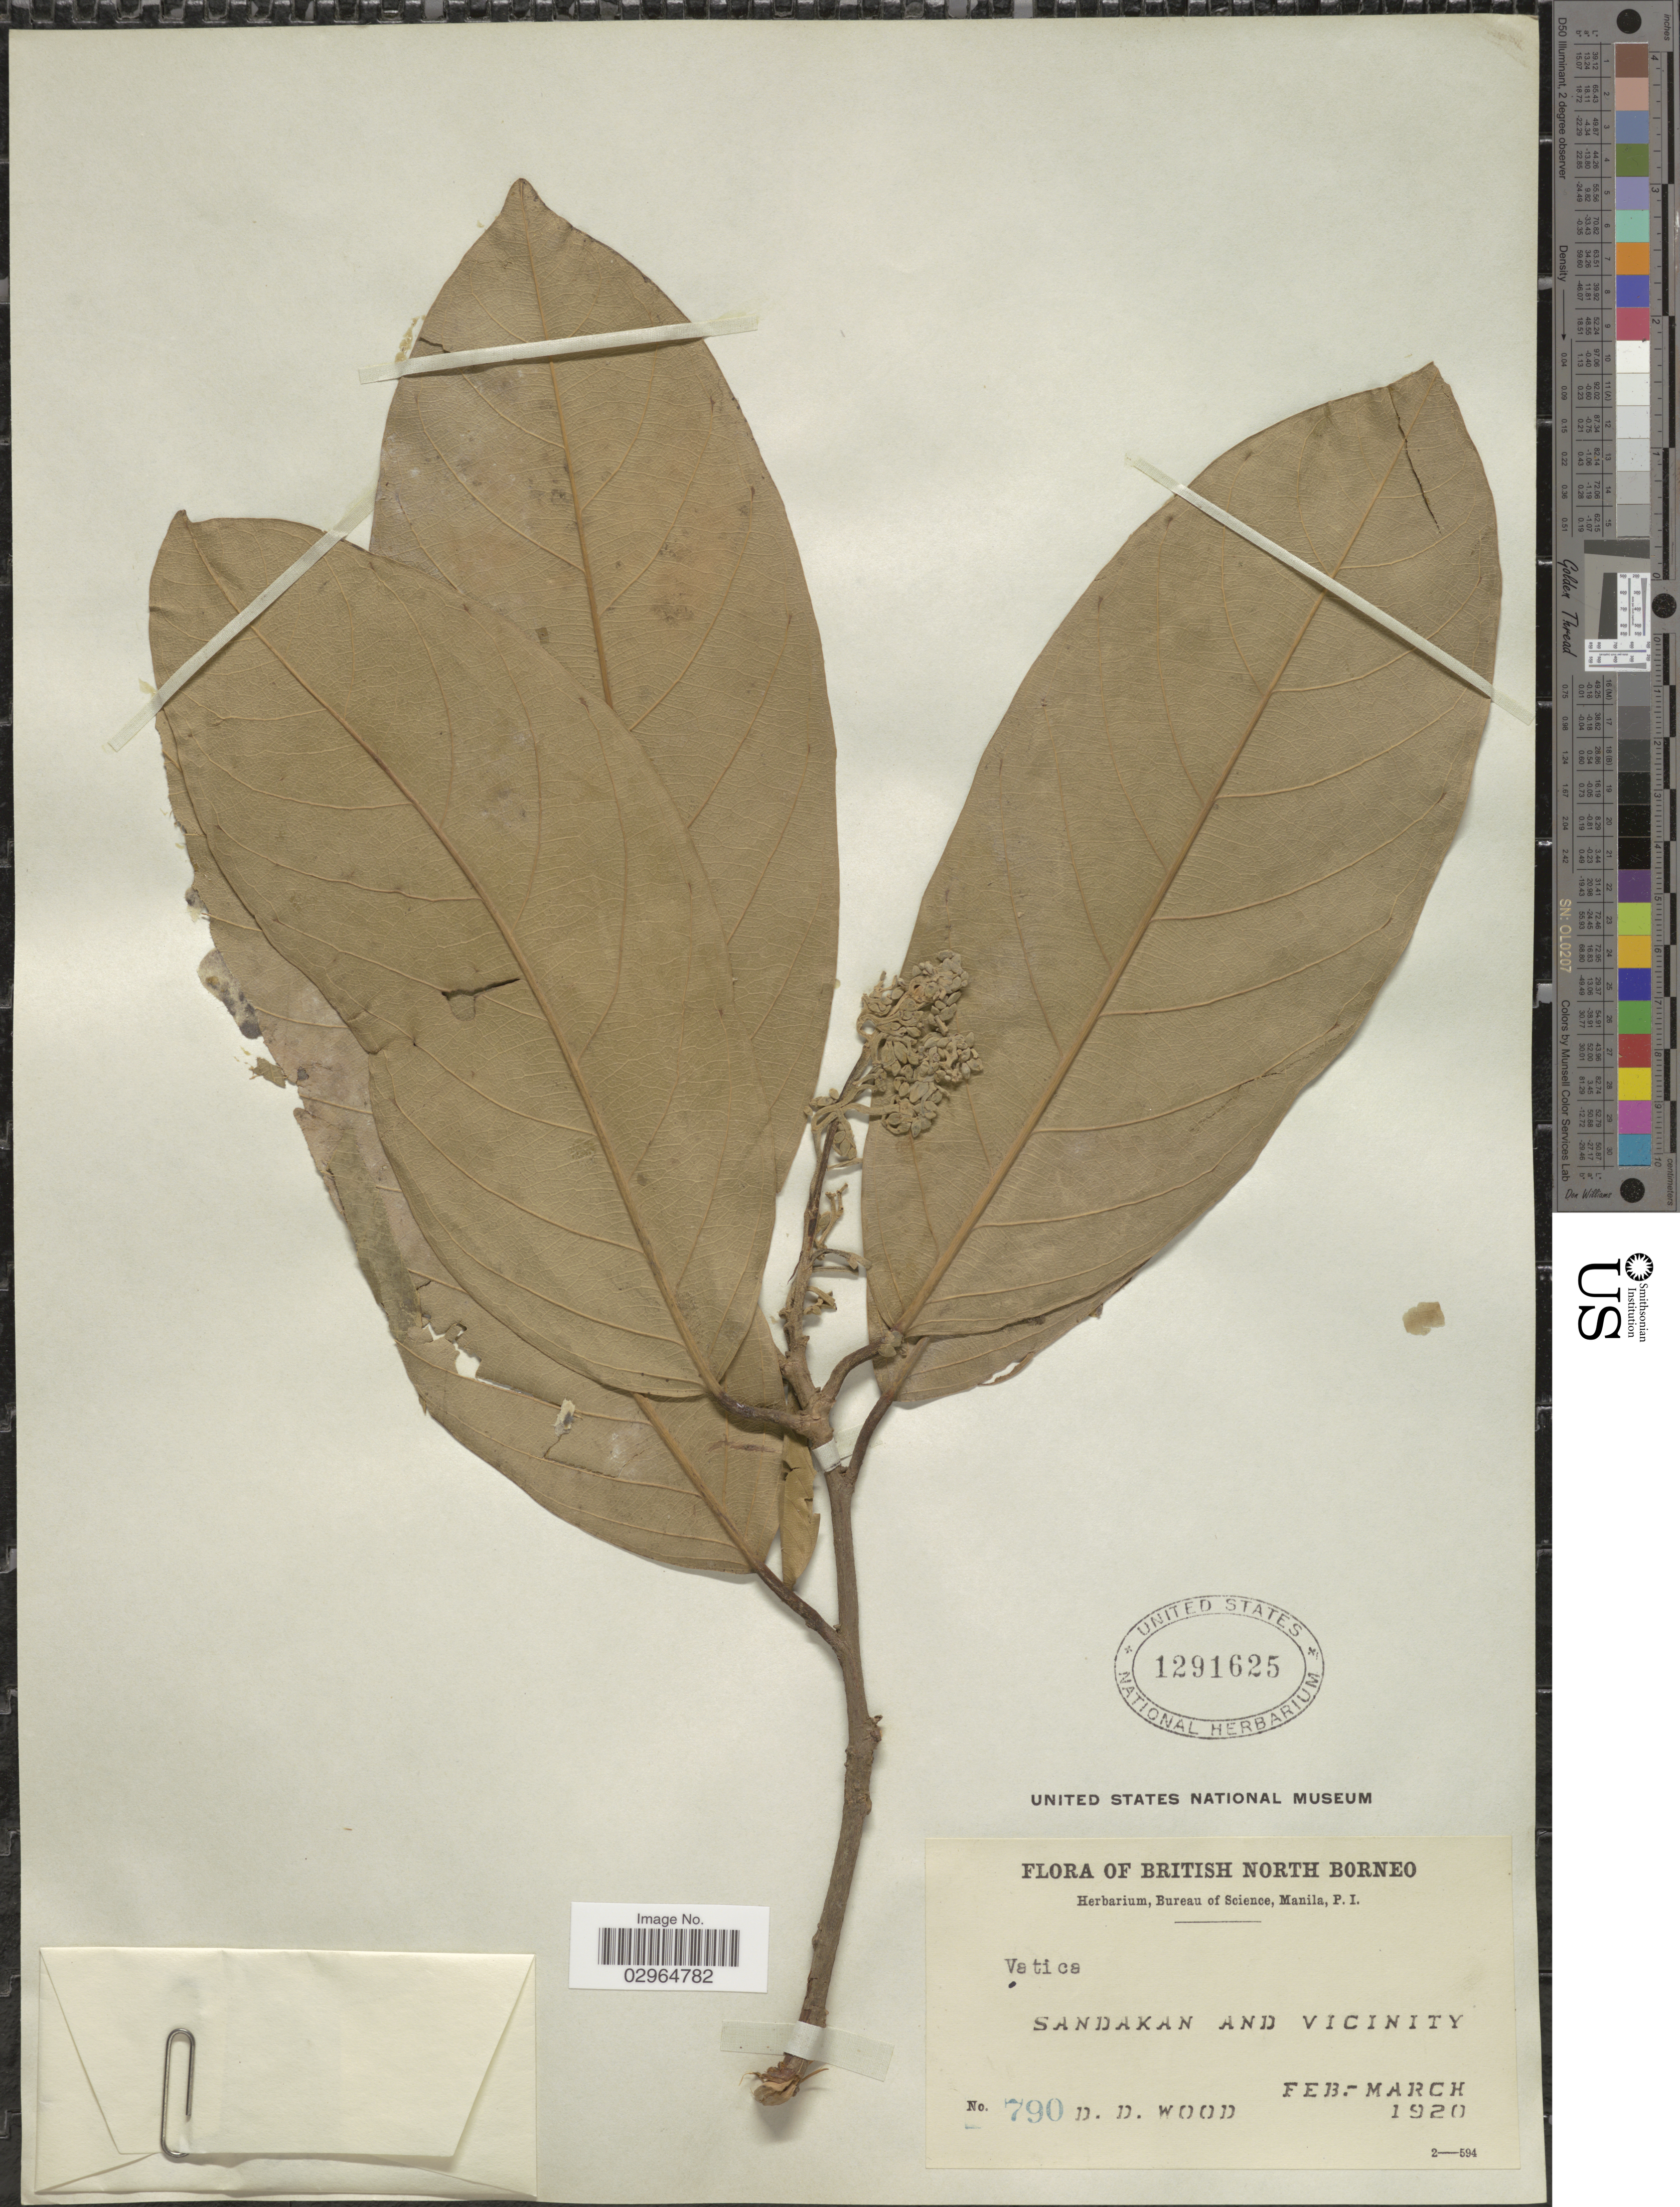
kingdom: Plantae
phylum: Tracheophyta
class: Magnoliopsida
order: Malvales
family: Dipterocarpaceae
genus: Vatica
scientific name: Vatica sp.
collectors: D. Wood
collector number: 790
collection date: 1920-02/1920-03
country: Malaysia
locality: British North Borneo. Sandakan and vicinity.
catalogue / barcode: US 1291625